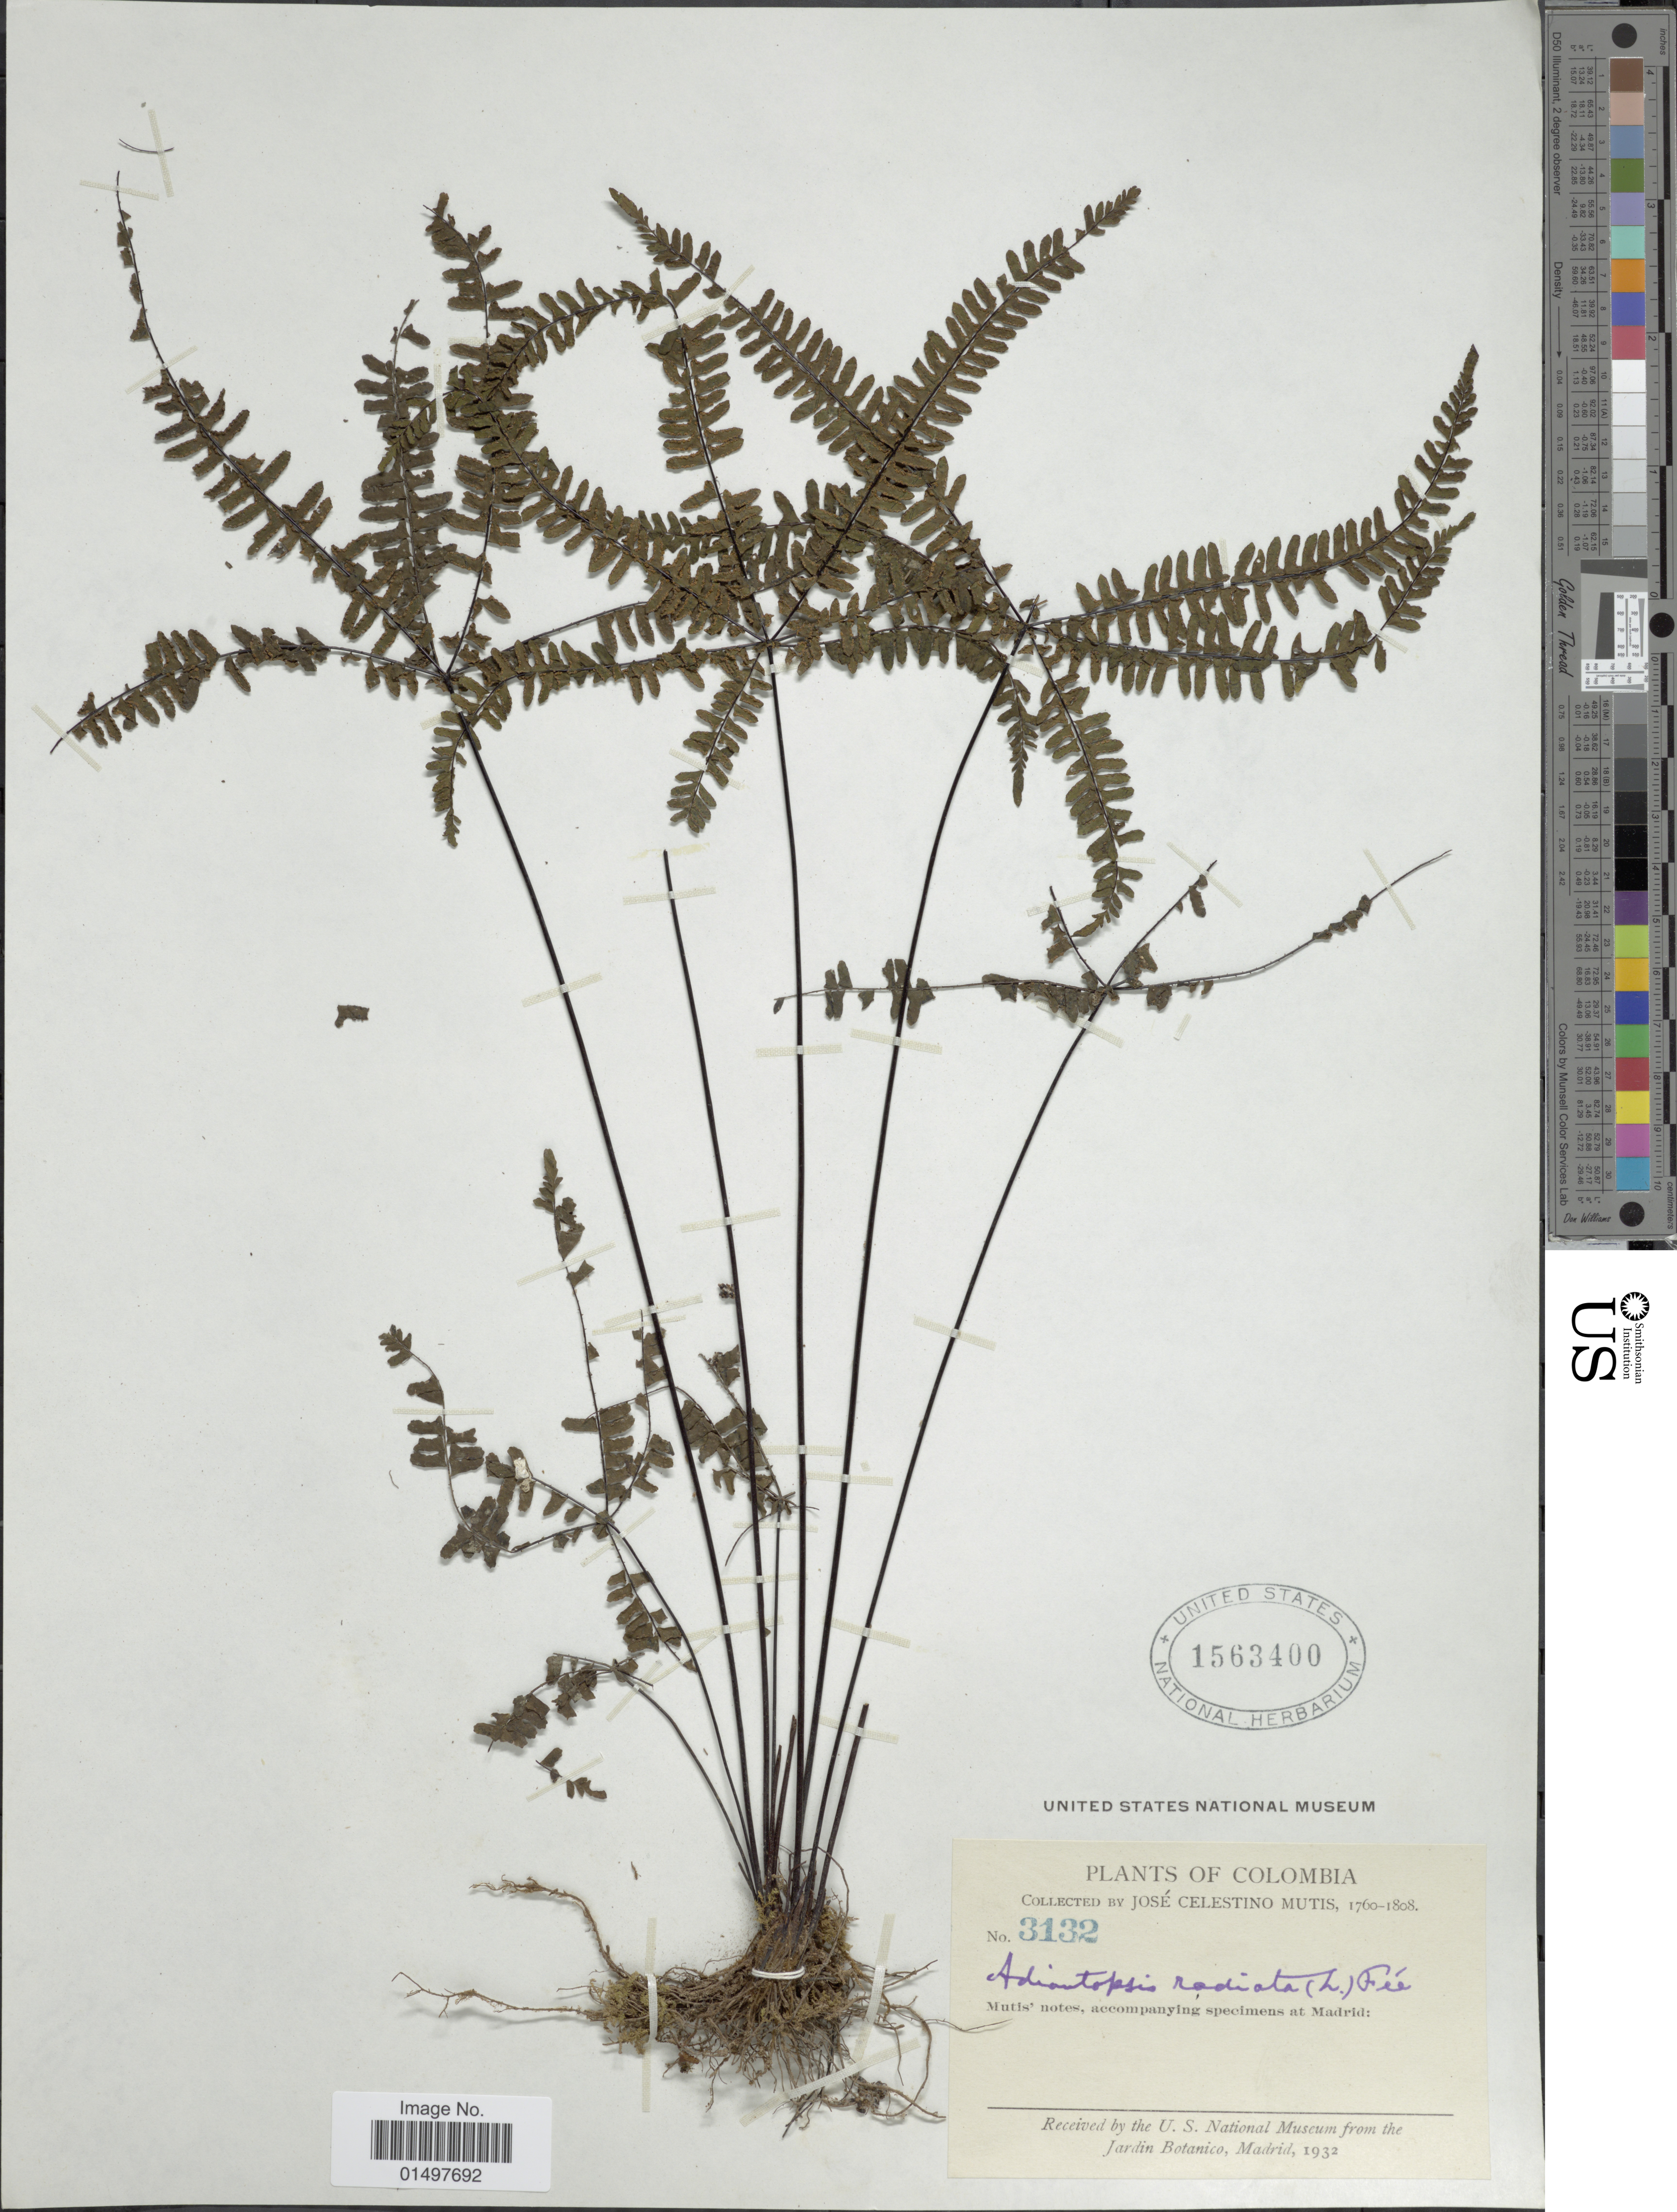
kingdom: Plantae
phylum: Tracheophyta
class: Polypodiopsida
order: Polypodiales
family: Pteridaceae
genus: Adiantopsis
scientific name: Adiantopsis radiata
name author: (L.) Fée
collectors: J. C. B. Mutis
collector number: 3132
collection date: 1760/1808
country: Colombia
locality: Mutis' notes, accompanying specimens at Madrid.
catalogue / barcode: US 1563400